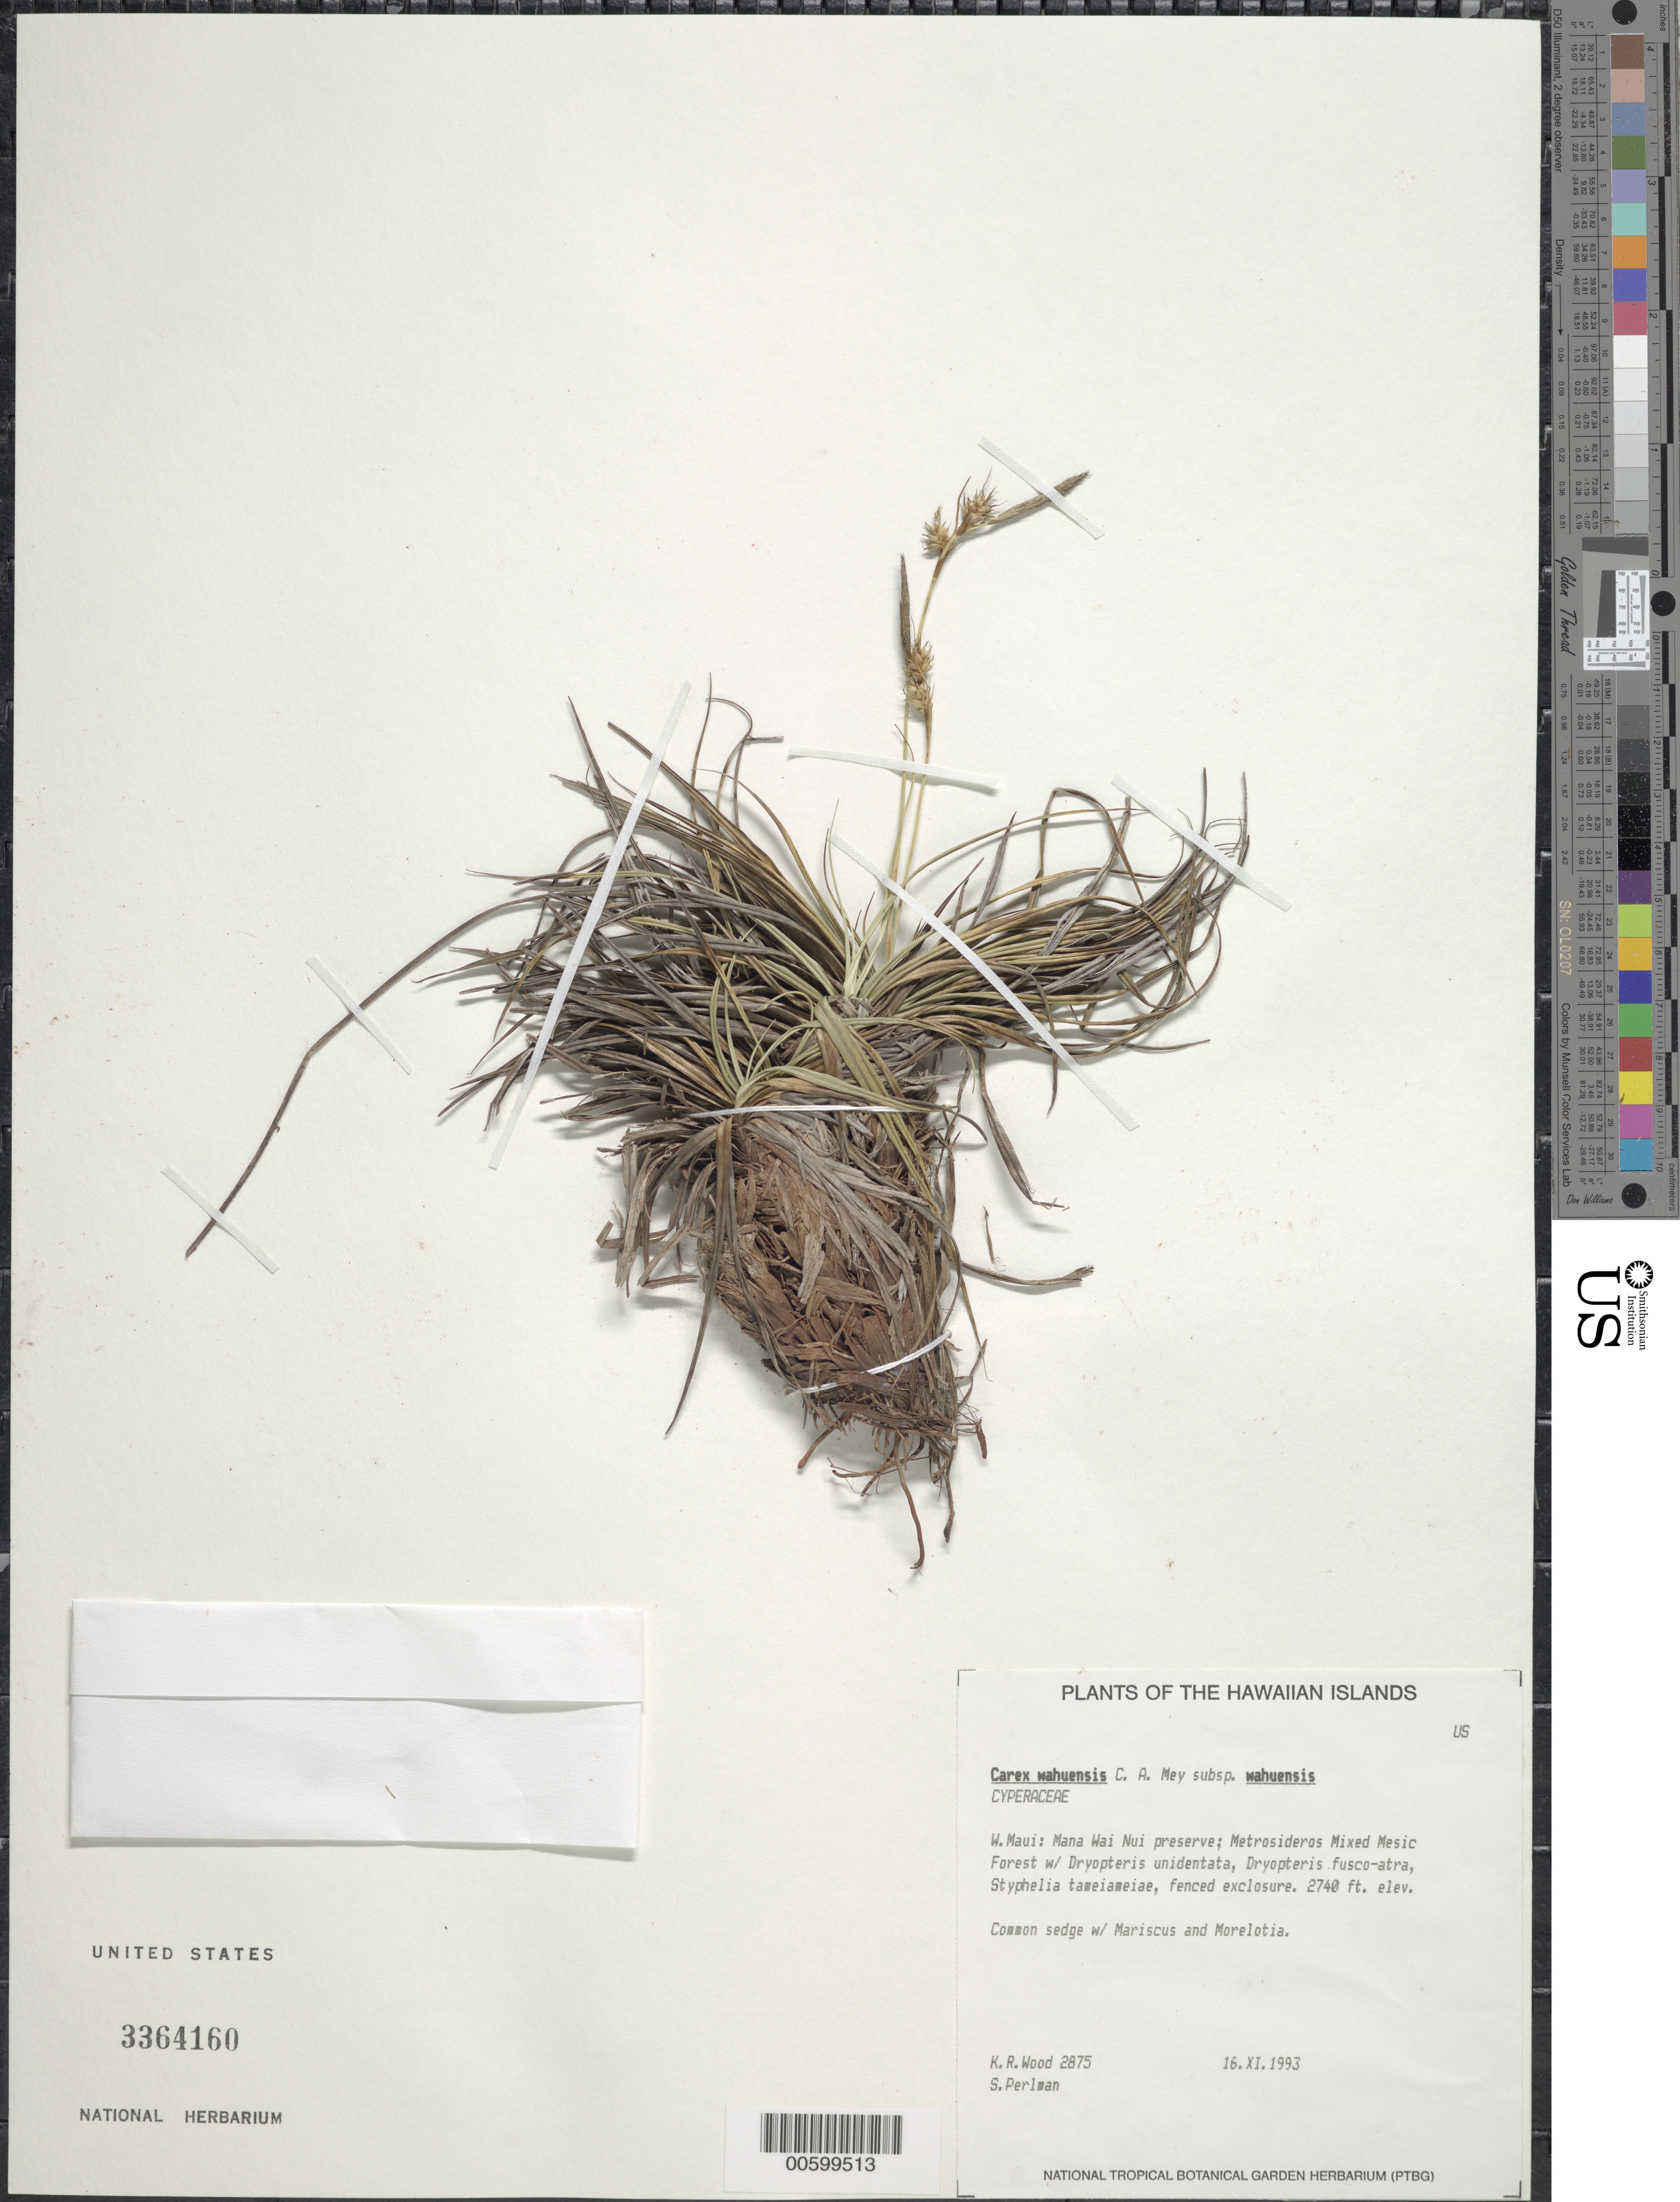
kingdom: Plantae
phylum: Tracheophyta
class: Liliopsida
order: Poales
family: Cyperaceae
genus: Carex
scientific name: Carex wahuensis subsp. wahuensis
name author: C.A. Mey.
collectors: K. R. Wood & S. P. Perlman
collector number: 2875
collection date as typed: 16 Nov 1993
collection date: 1993-11-16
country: United States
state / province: Hawaii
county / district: Maui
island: Maui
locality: W Maui: Mana Wai Nui Preserve.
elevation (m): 835.152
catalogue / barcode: US 3364160